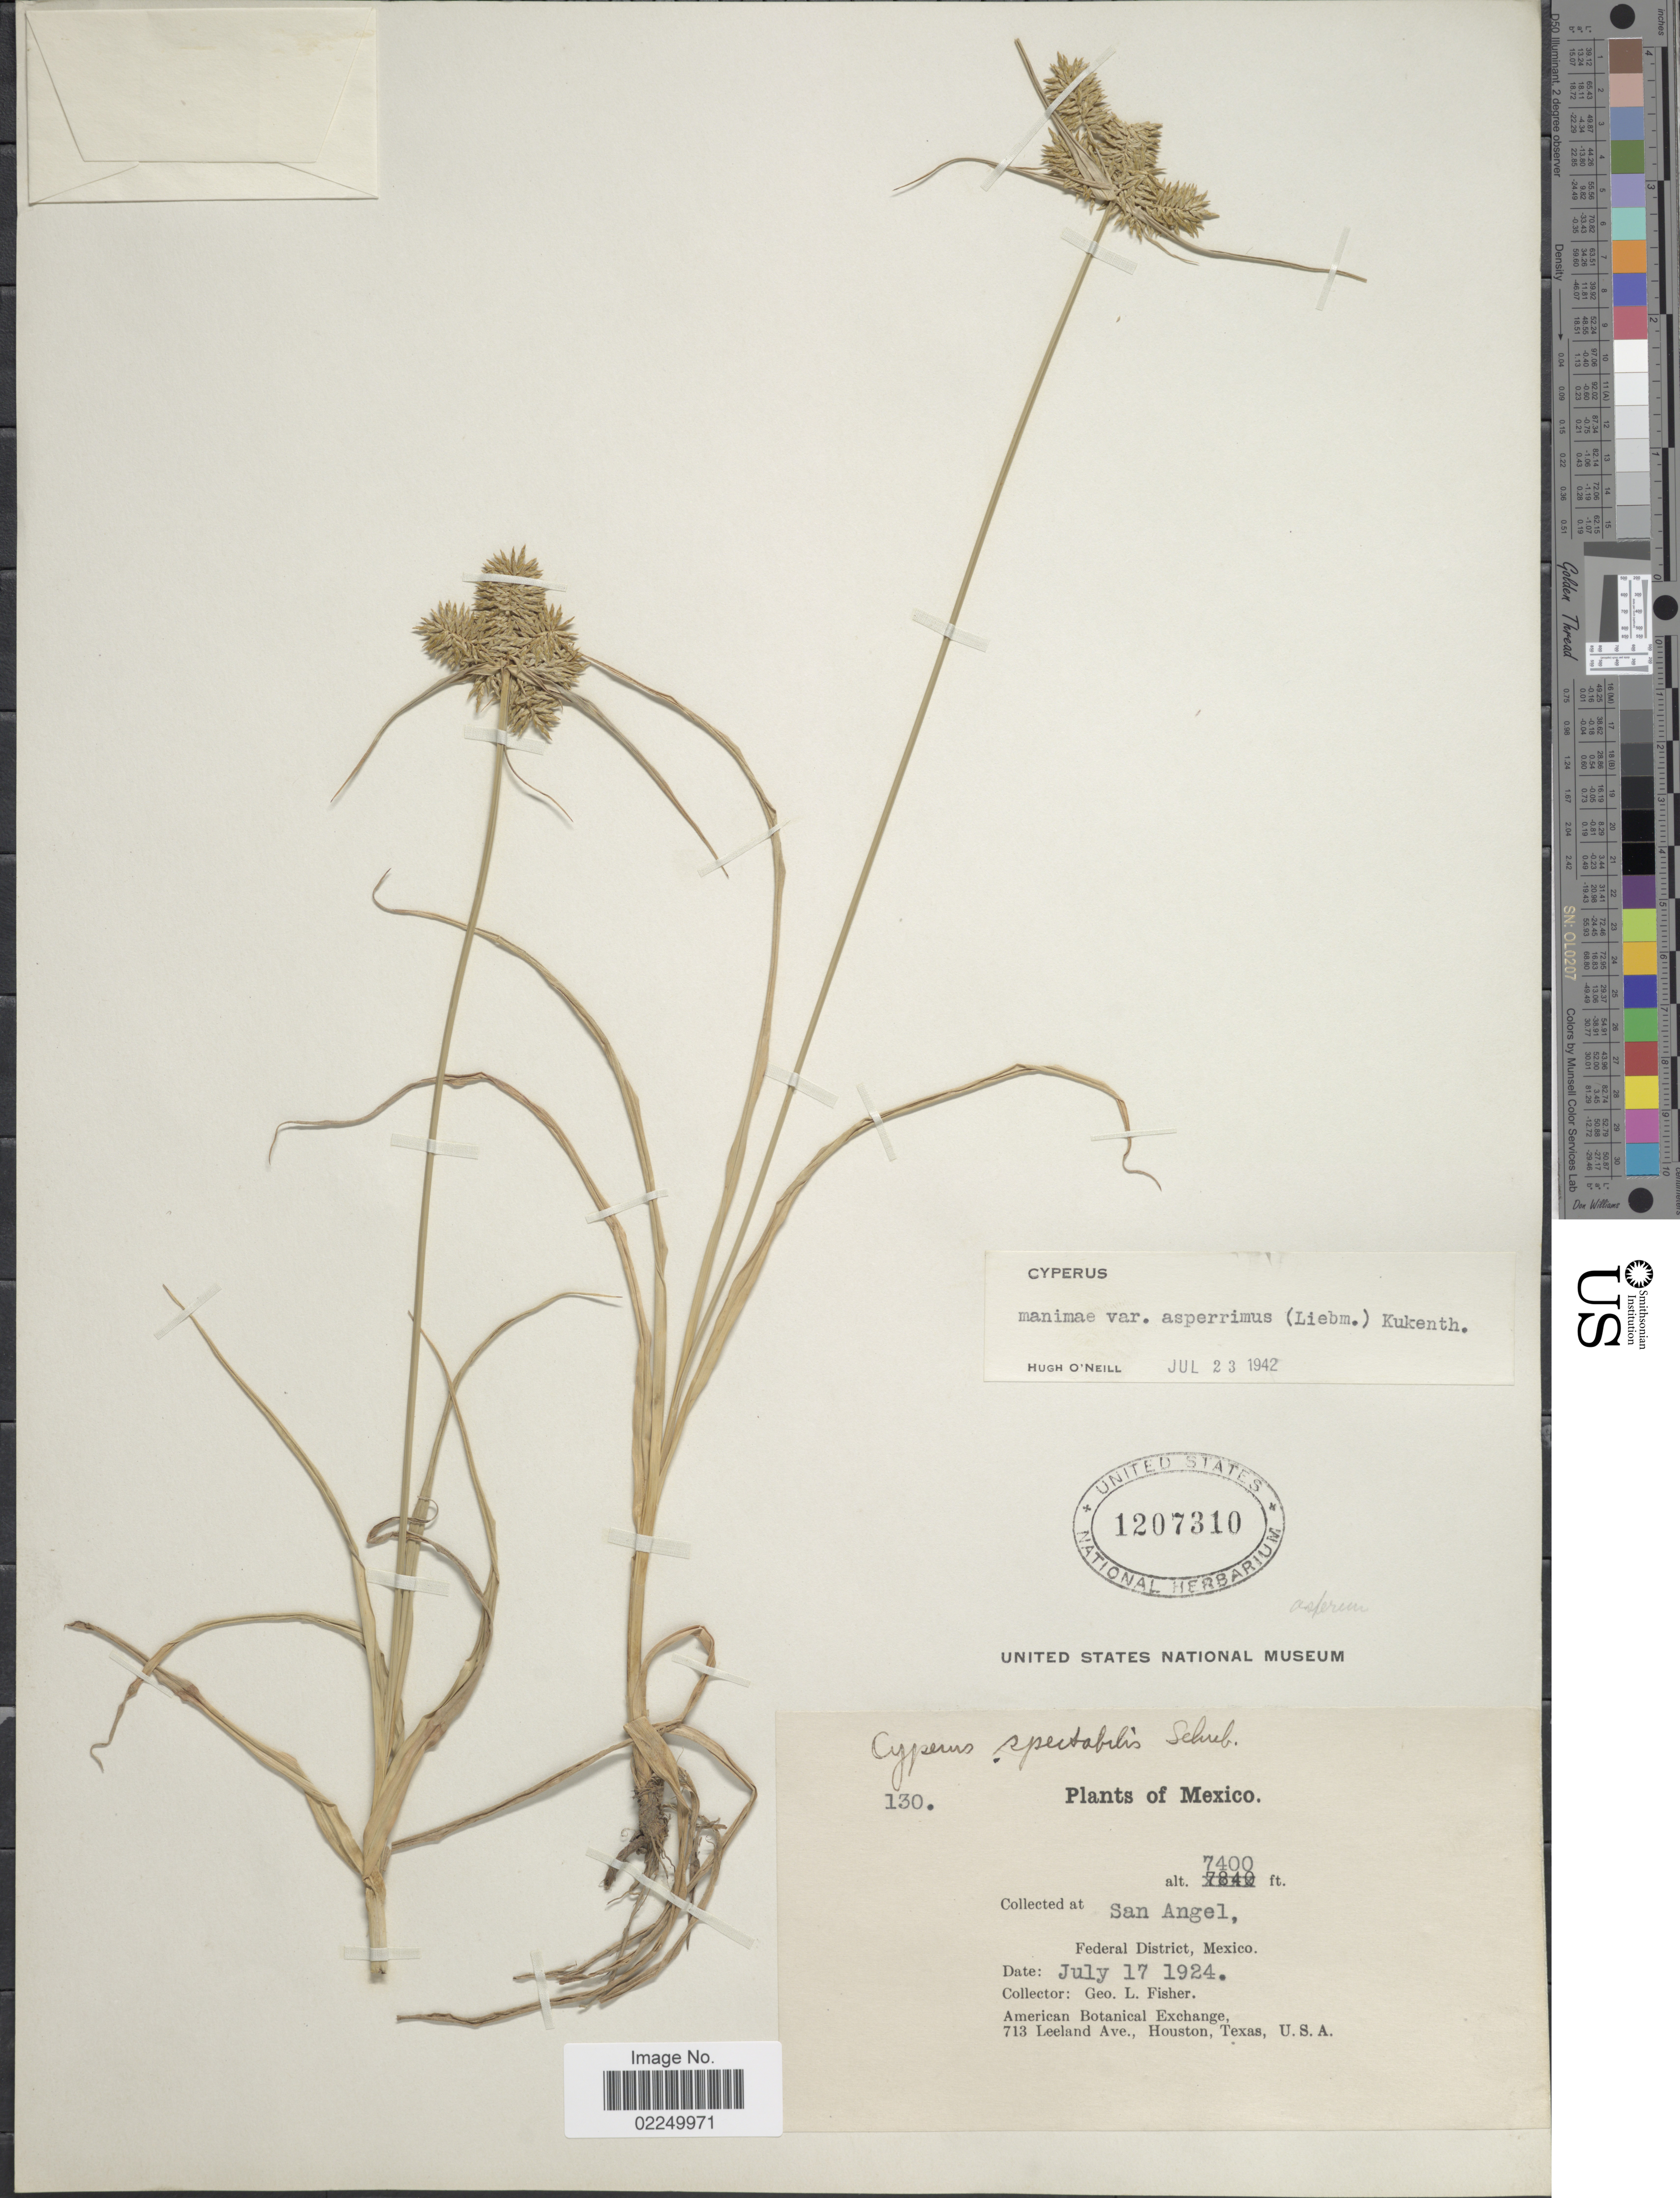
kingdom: Plantae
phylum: Tracheophyta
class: Liliopsida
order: Poales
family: Cyperaceae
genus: Cyperus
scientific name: Cyperus manimae var. asperrimus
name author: (Liebm.) Kük.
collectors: G. L. Fisher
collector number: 130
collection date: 1924-07-17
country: Mexico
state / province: Distrito Federal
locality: San Angel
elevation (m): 2256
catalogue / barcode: US 1207310